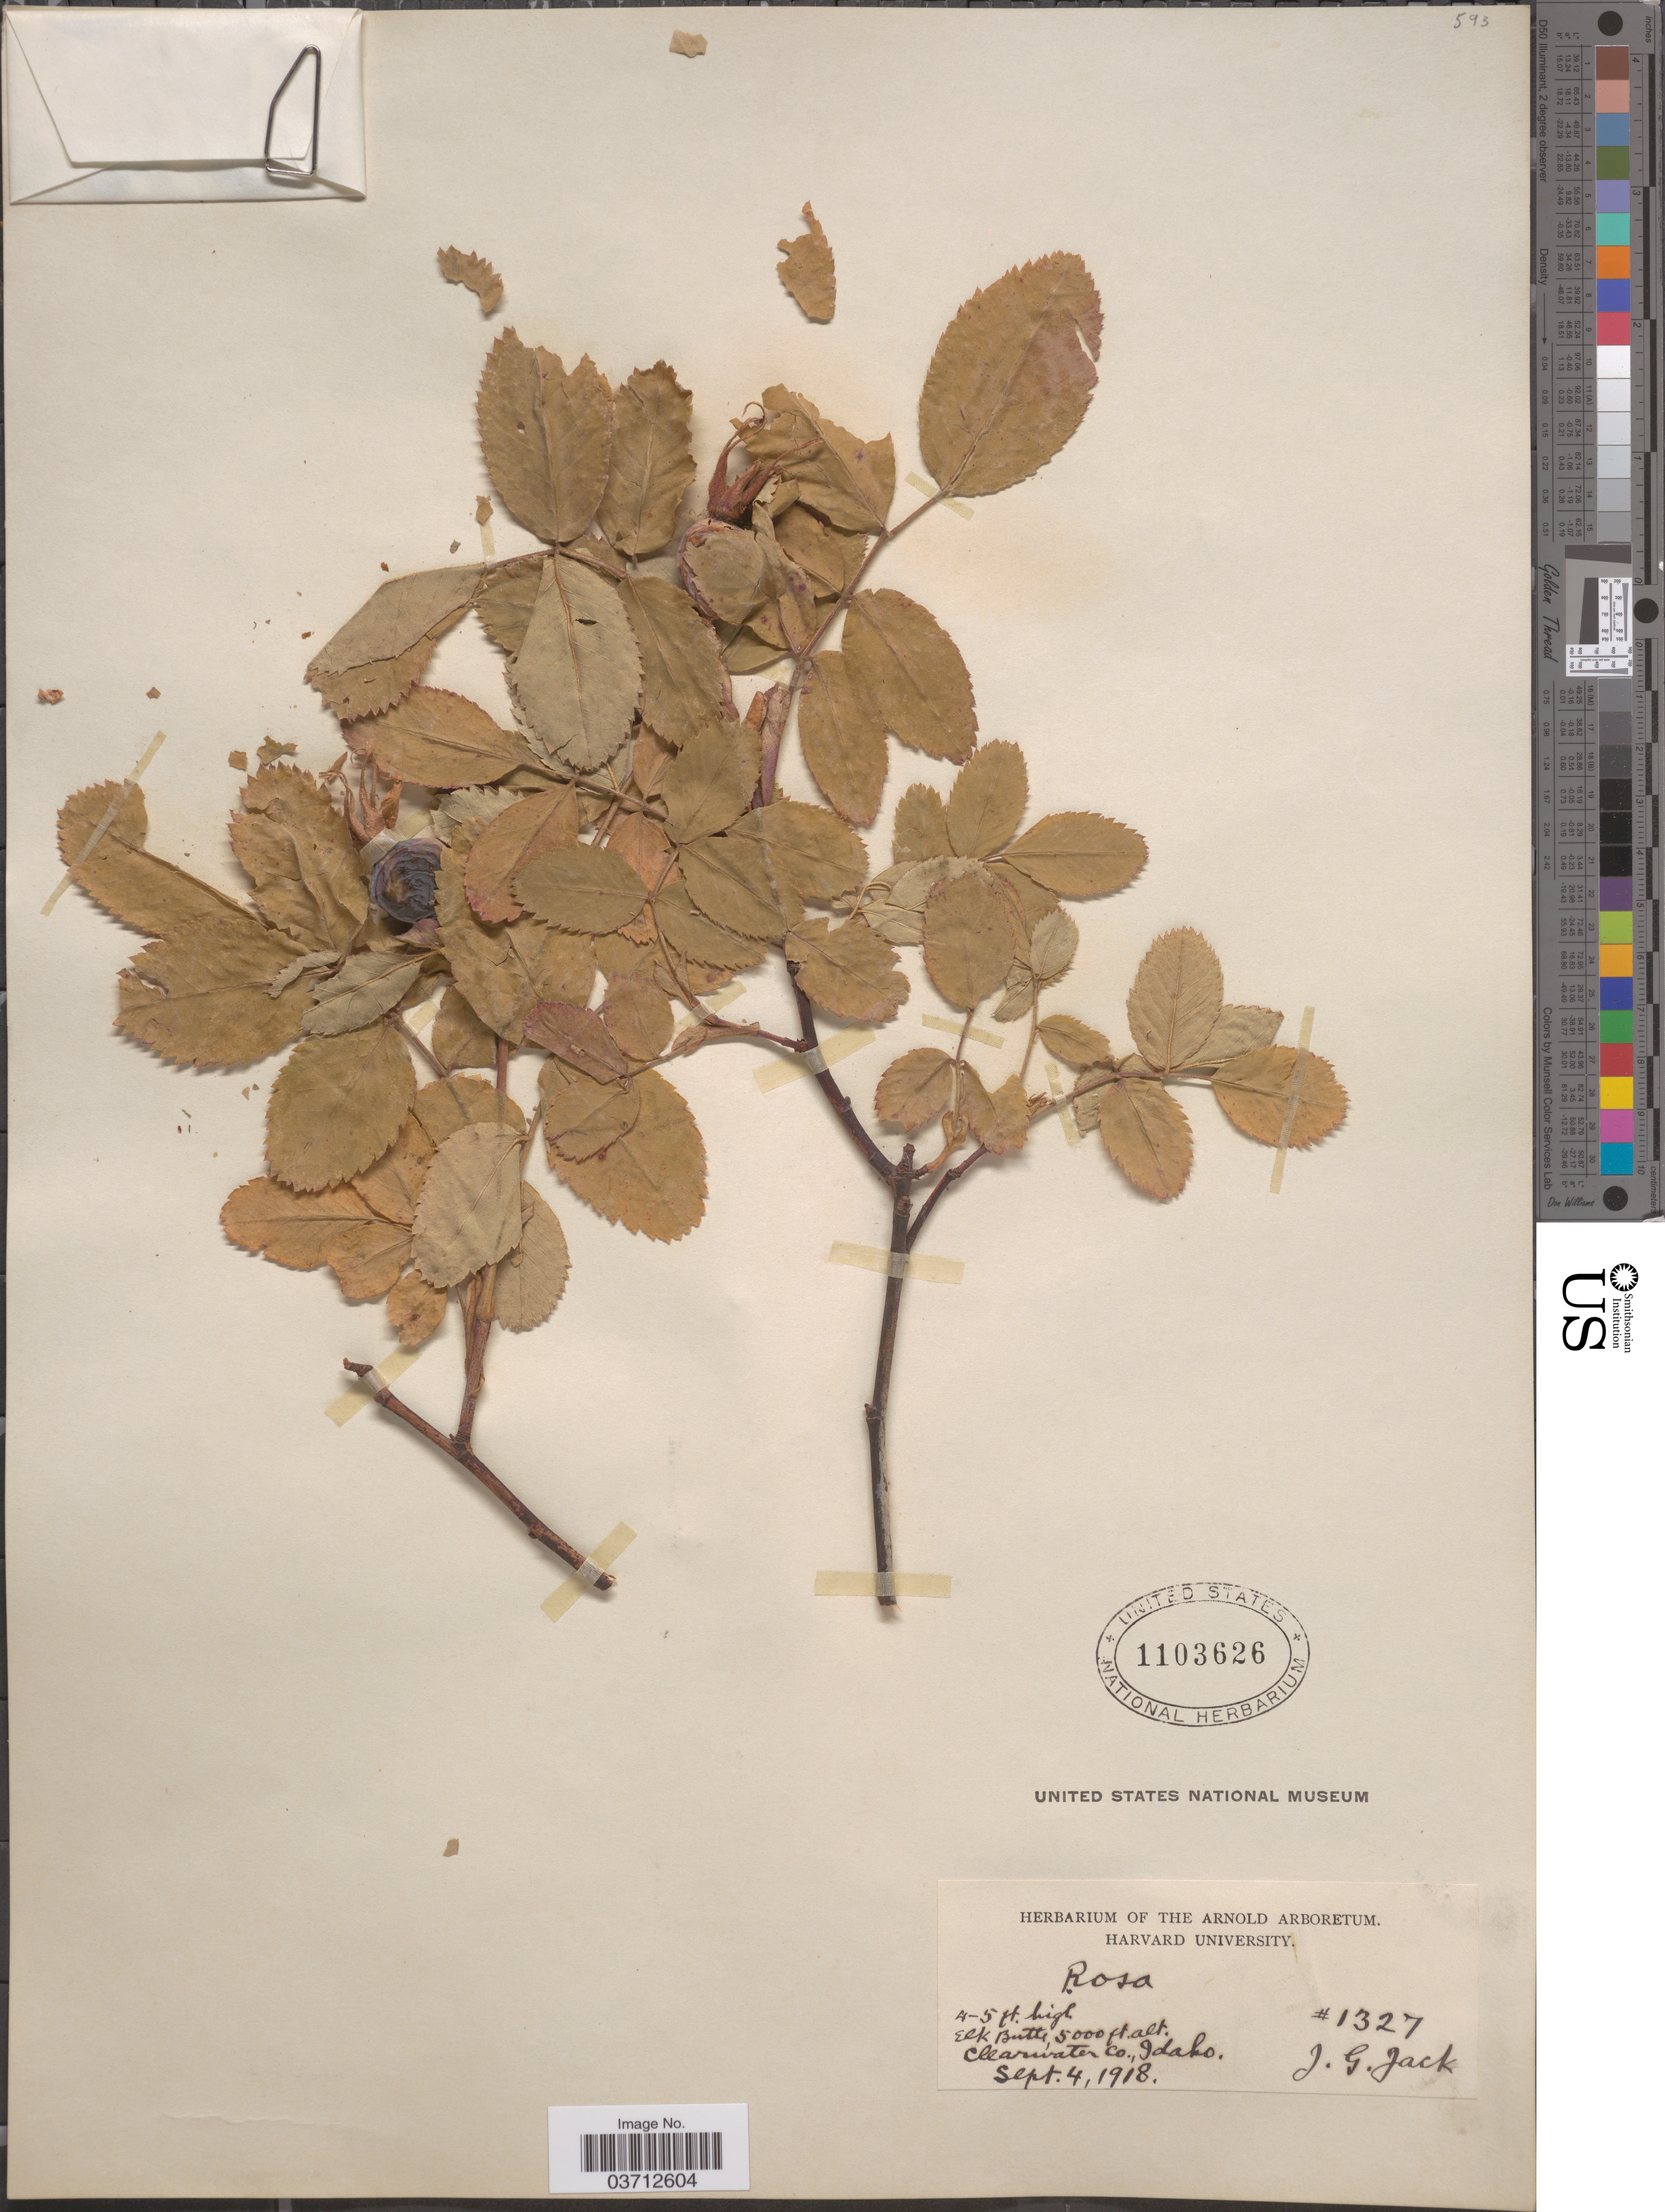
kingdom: Plantae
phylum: Tracheophyta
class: Magnoliopsida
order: Rosales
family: Rosaceae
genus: Rosa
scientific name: Rosa sp.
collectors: J. G. Jack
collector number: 1327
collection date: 1918-09-04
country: United States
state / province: Idaho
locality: Elk Butte, Clearwater Co.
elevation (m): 1524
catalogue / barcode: US 1103626